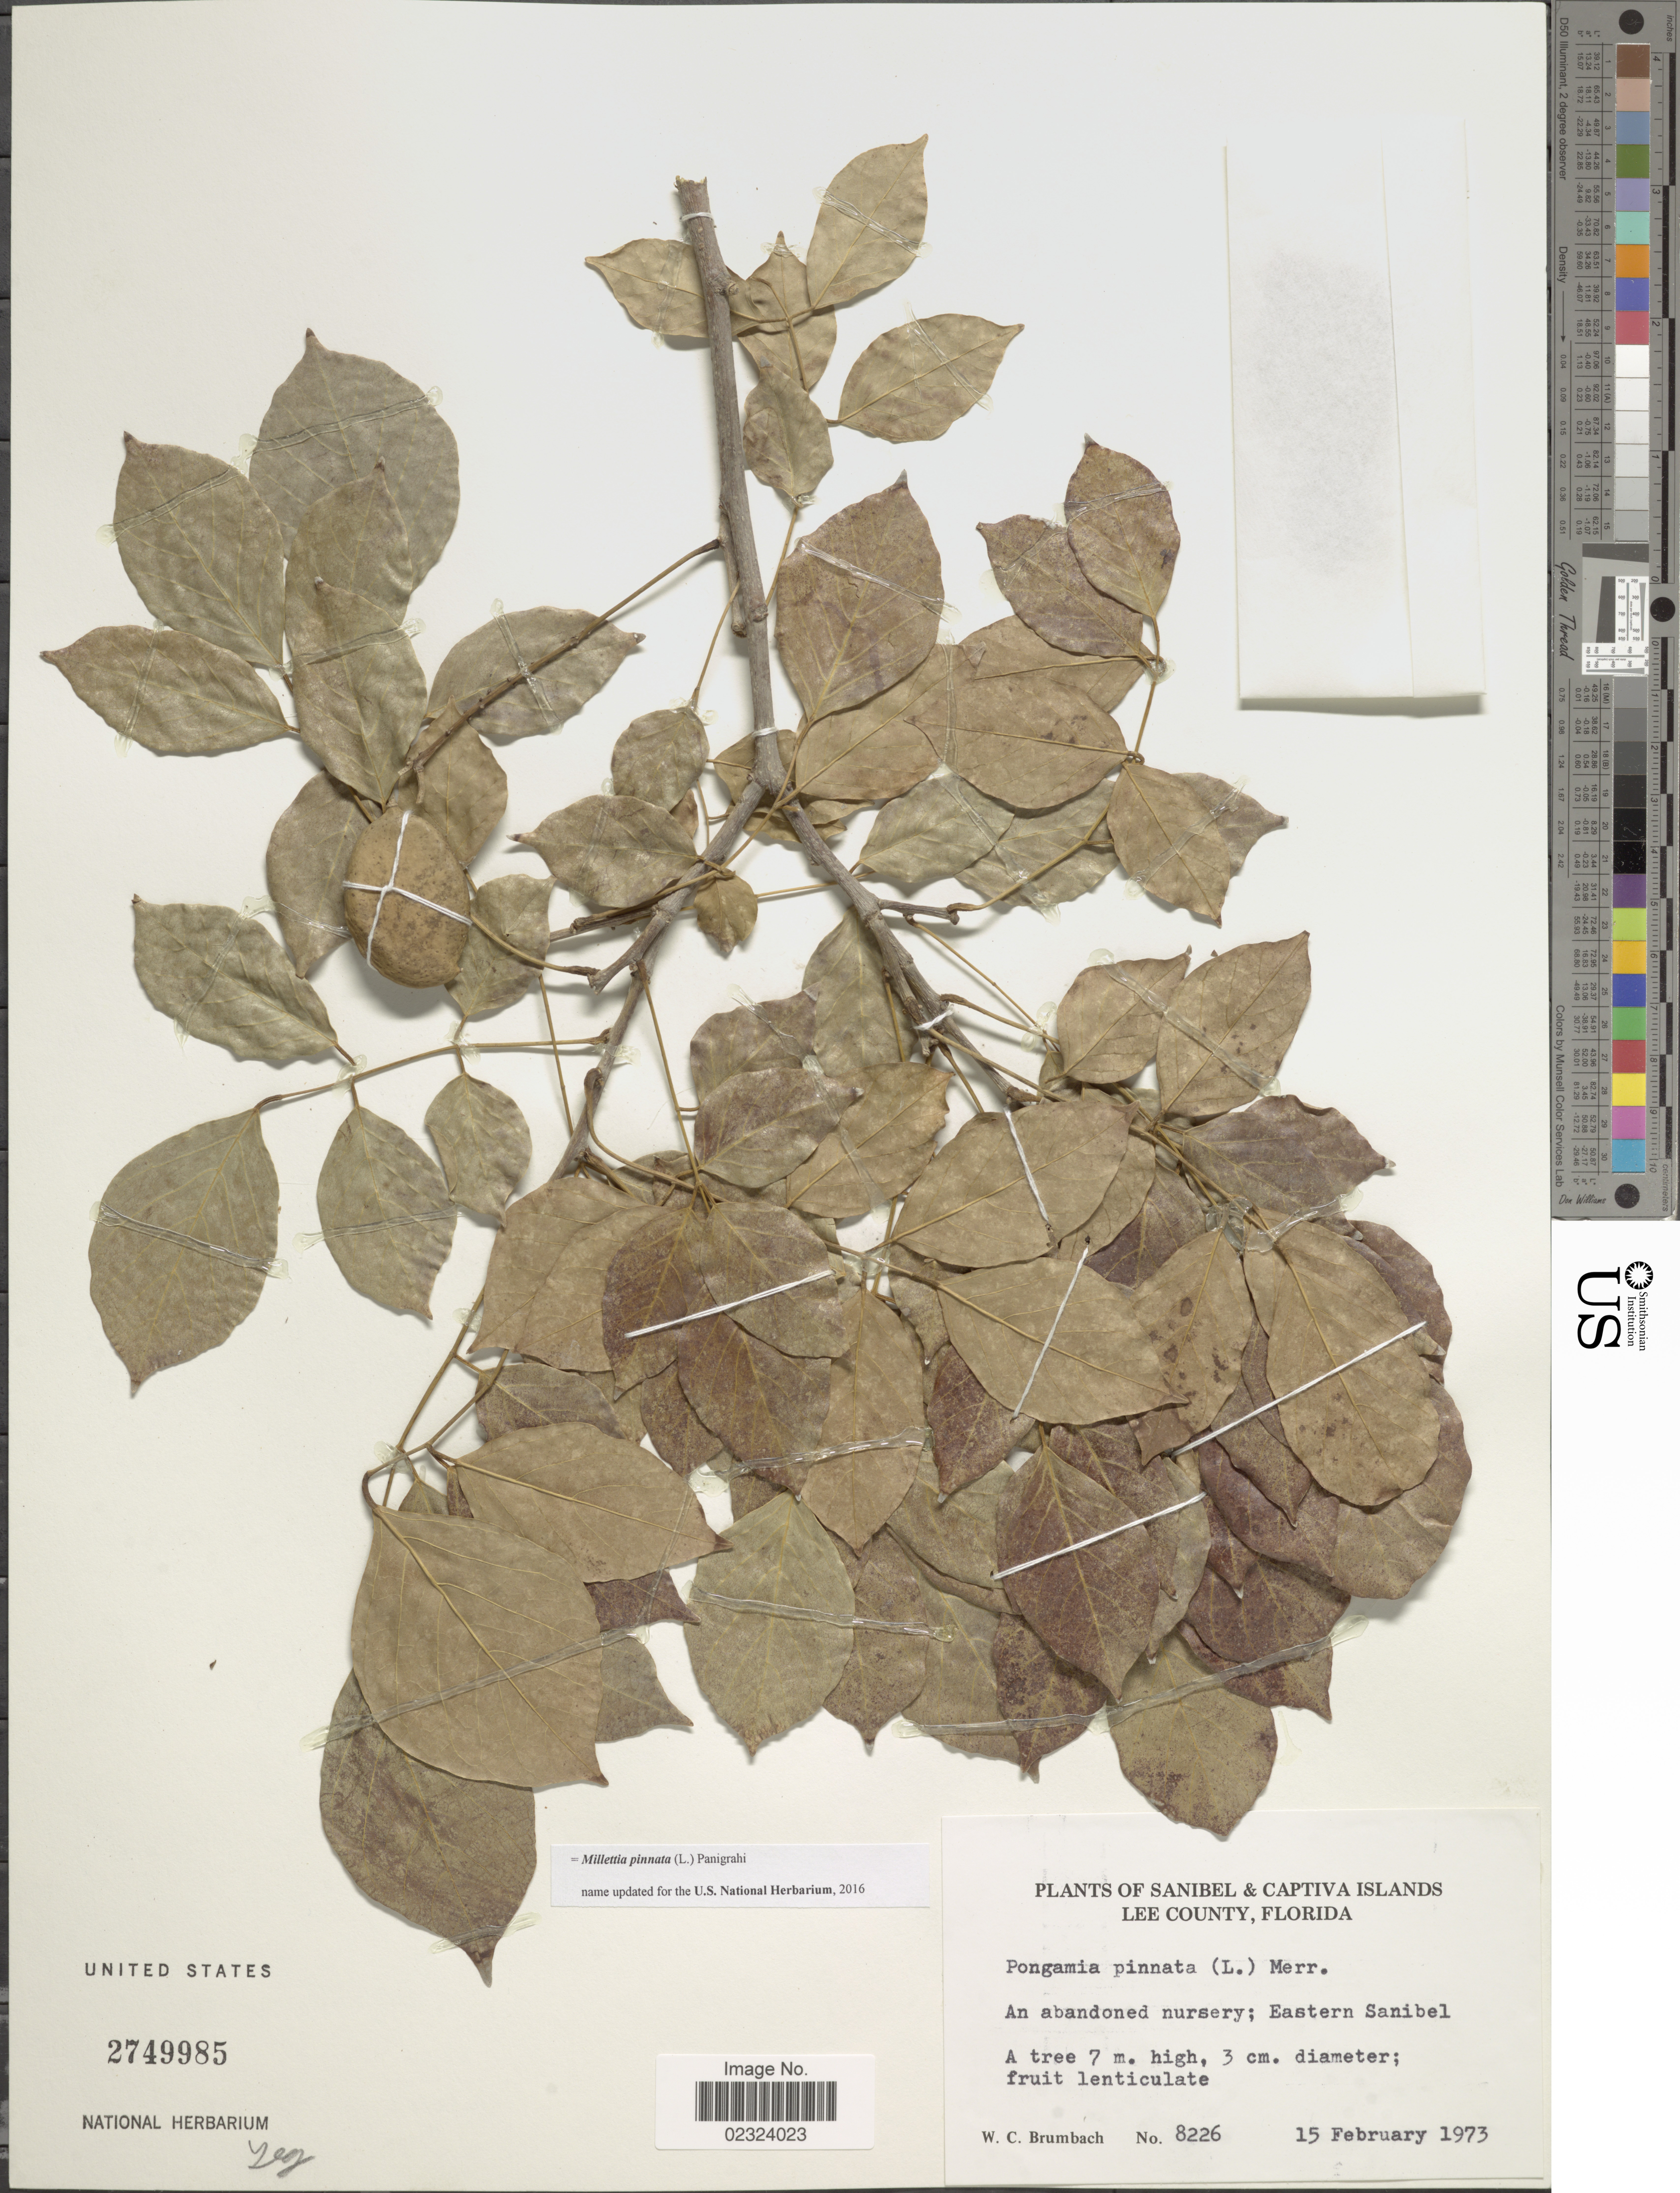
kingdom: Plantae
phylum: Tracheophyta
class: Magnoliopsida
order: Fabales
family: Fabaceae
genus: Millettia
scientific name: Millettia pinnata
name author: (L.) Panigrahi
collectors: W. C. Brumbach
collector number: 8226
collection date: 1973-02-15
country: United States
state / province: Florida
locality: Sanibel & Captiva Islands. Lee County.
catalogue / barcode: US 2749985